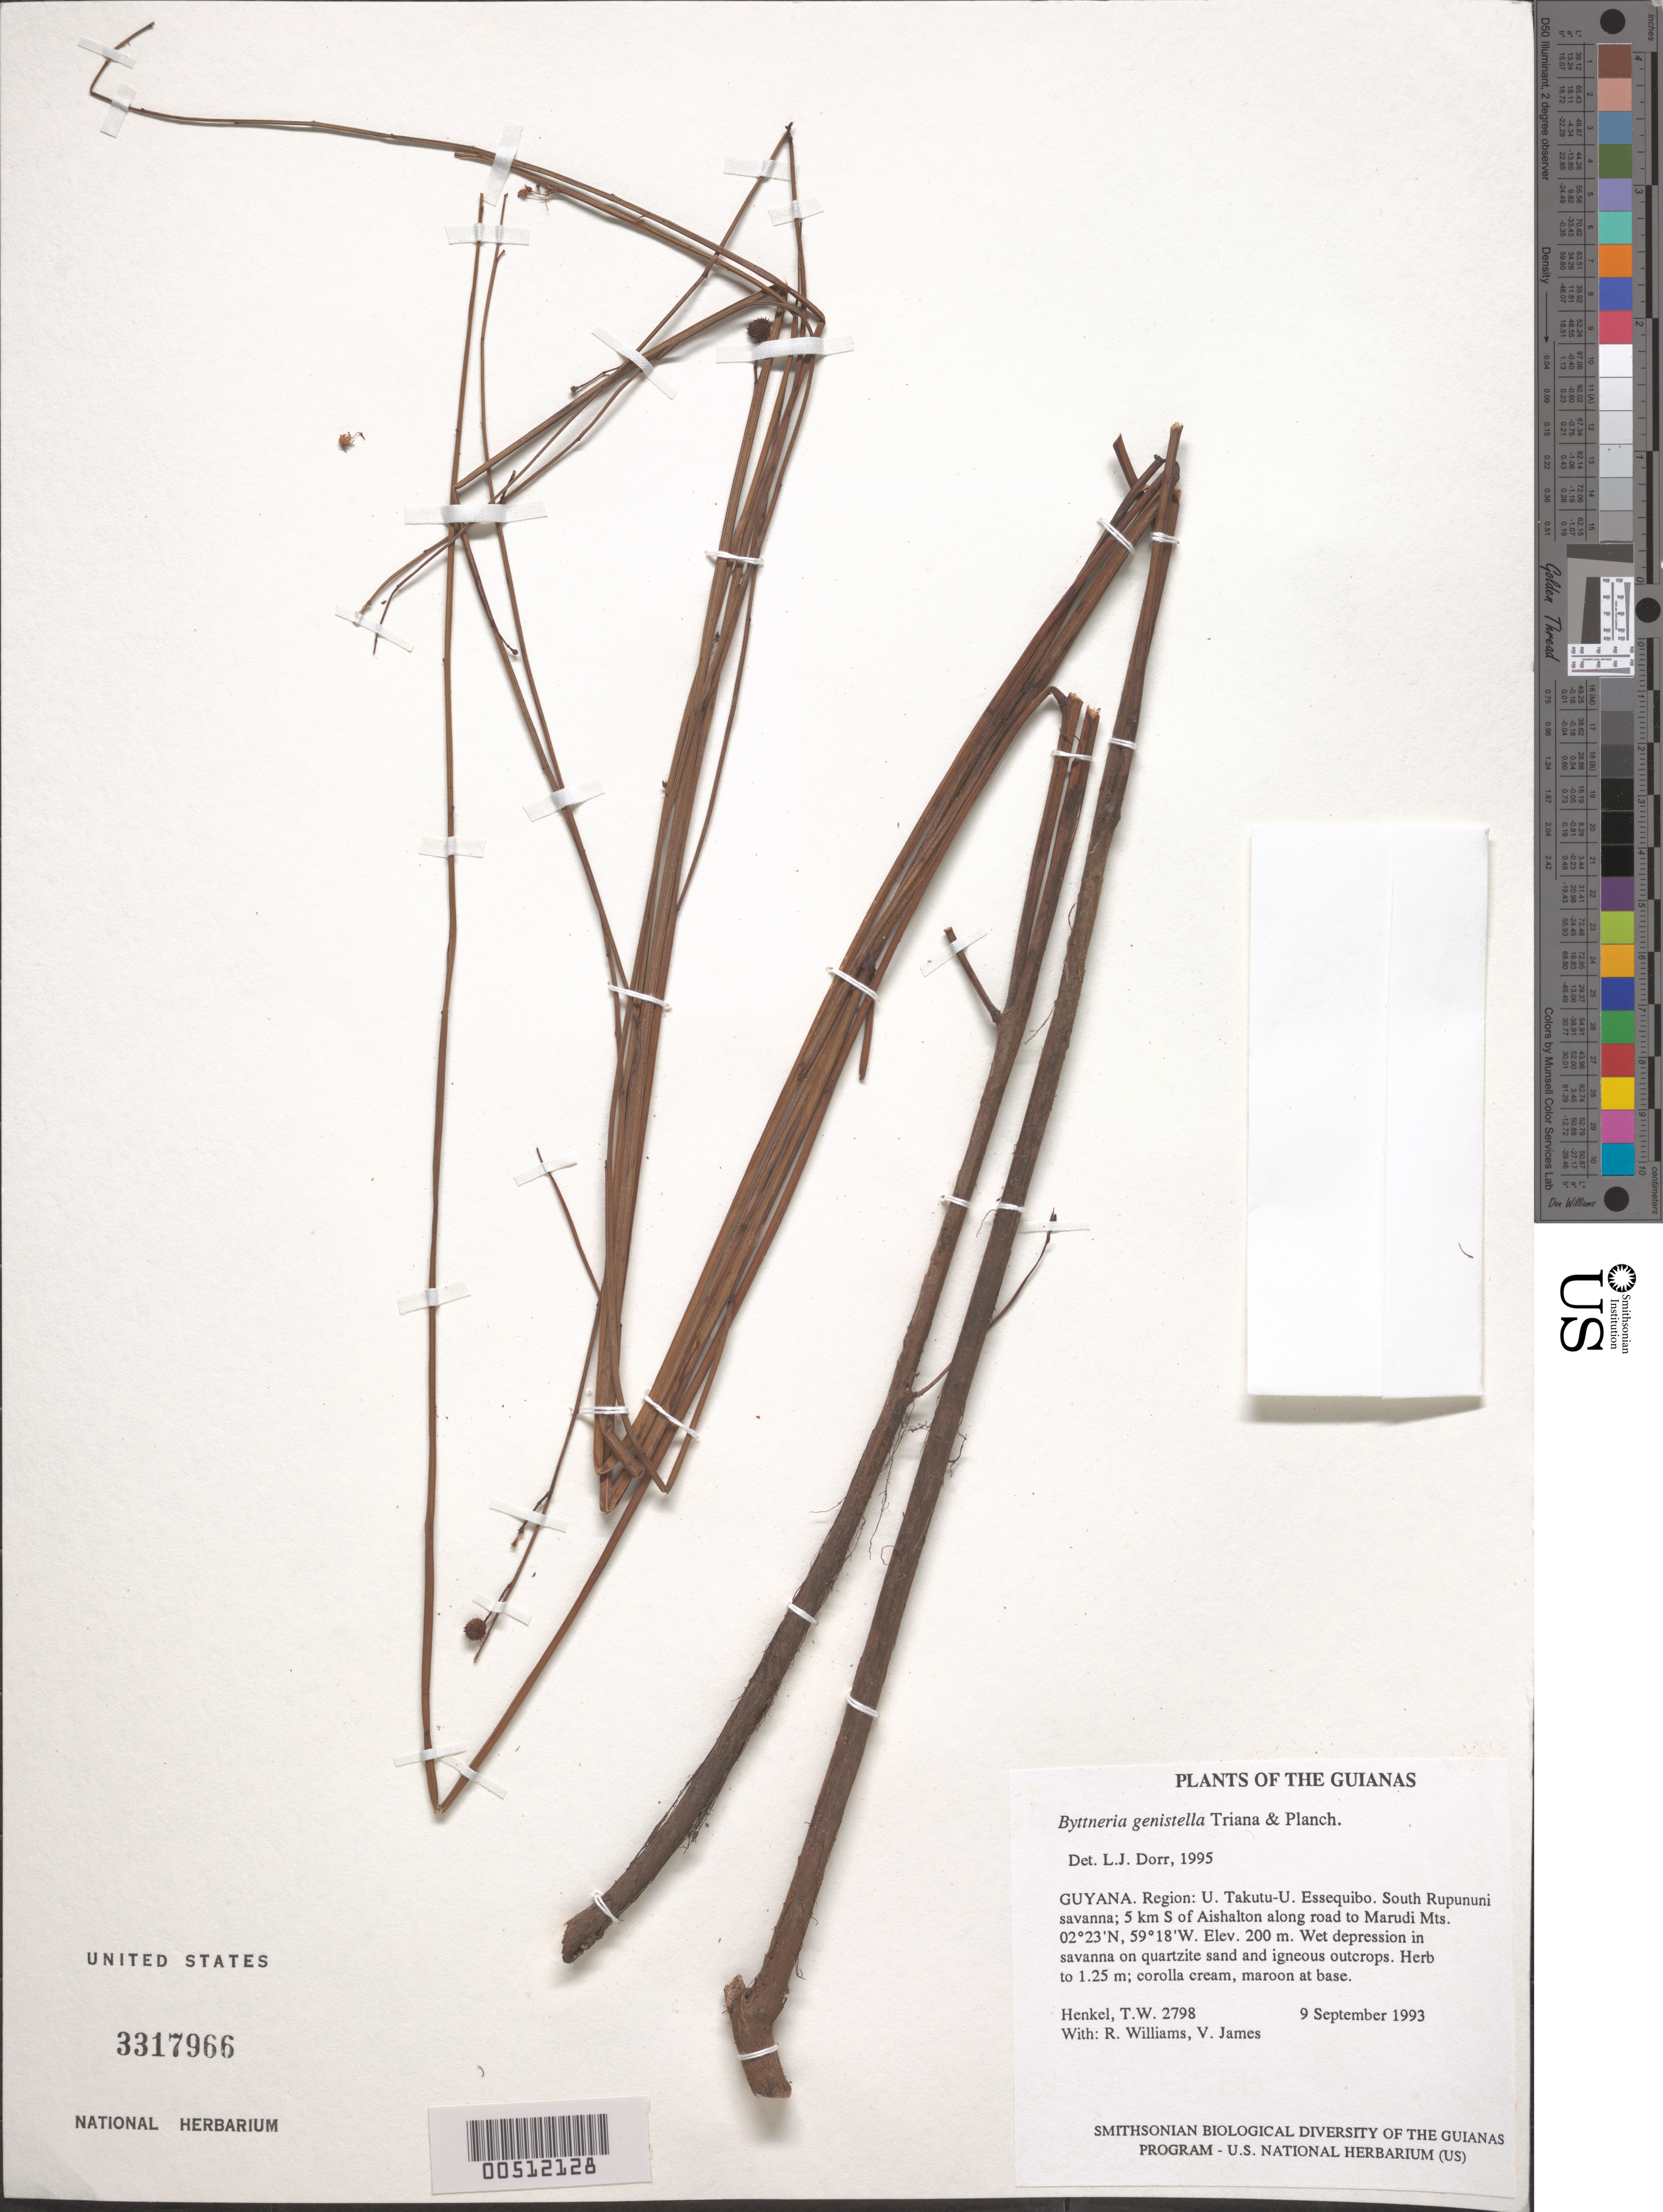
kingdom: Plantae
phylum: Tracheophyta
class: Magnoliopsida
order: Malvales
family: Malvaceae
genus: Byttneria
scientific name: Byttneria genistella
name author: Triana & Planch.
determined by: Dorr, L. J., (BOT), Smithsonian Institution - National Museum of Natural History (UNITED STATES)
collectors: T. Henkel, R. Williams & V. James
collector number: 2798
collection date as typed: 9 September 1993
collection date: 1993-09-09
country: Guyana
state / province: U. Takutu-U. Essequibo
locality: South Rupununi savanna; 5 km S of Aishalton along road to Marudi Mts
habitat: Wet depression in savanna on quartzite sand and igneous outcrops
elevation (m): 200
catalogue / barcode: US 3317966